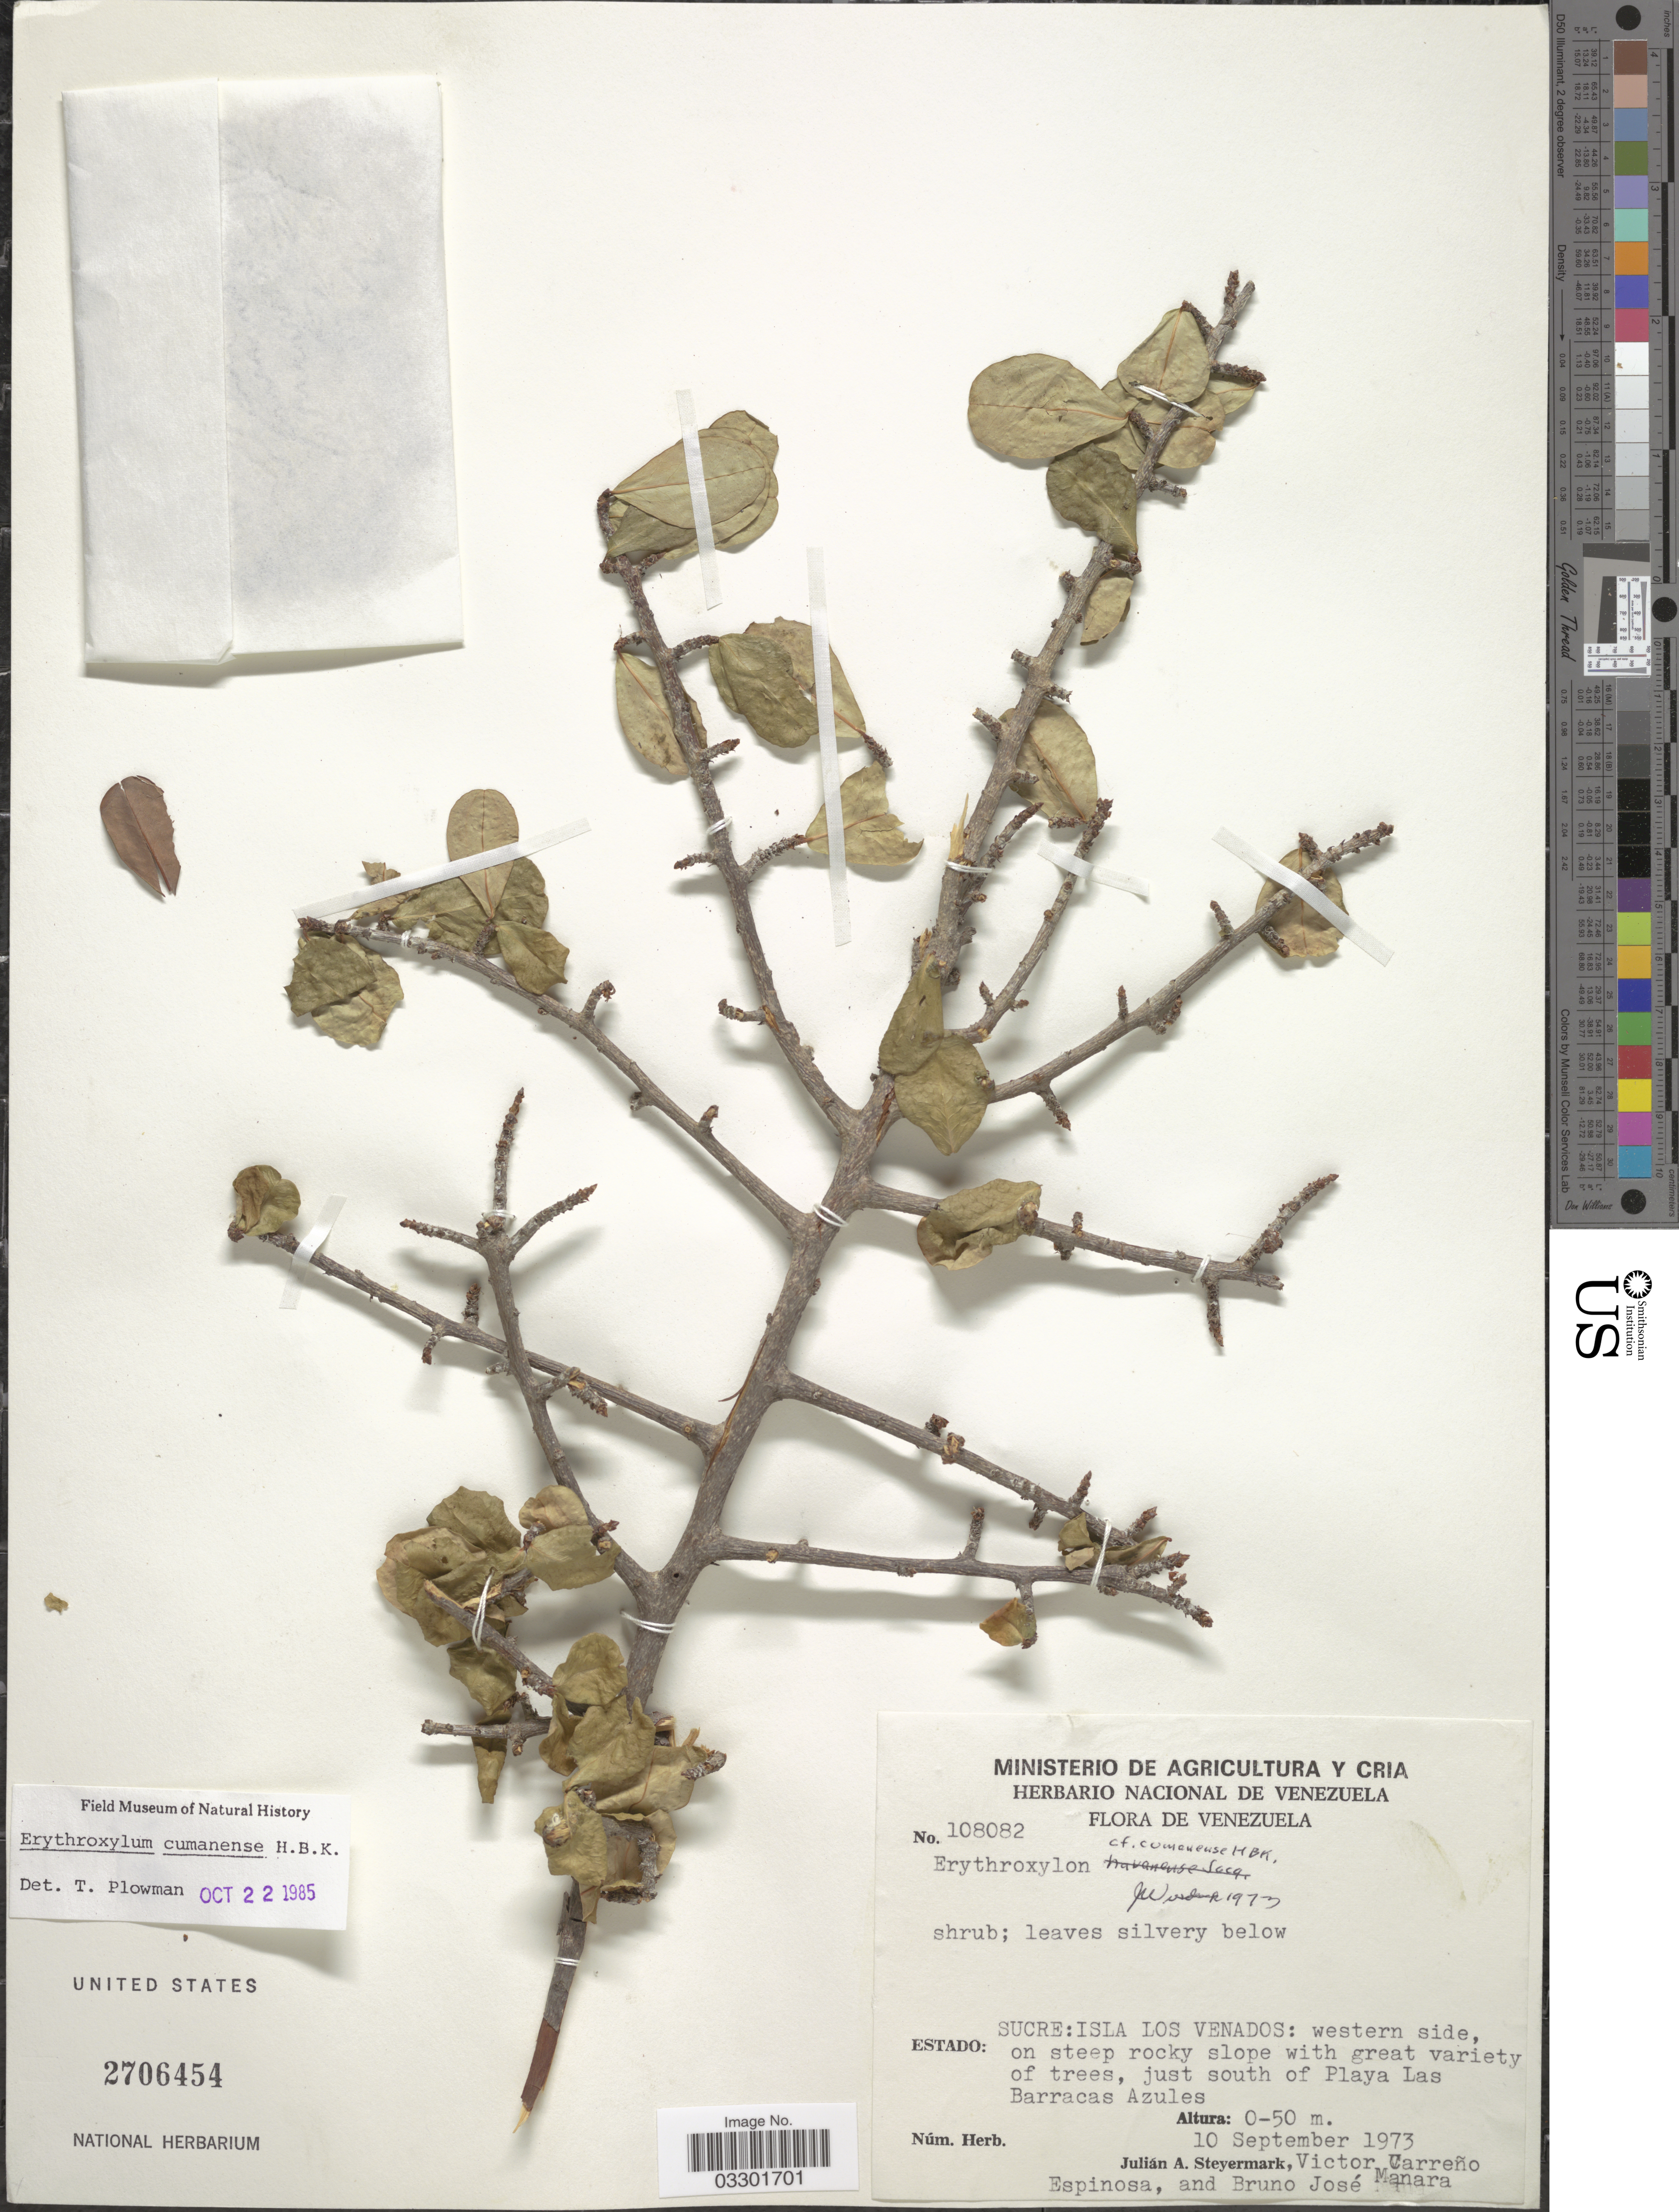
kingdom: Plantae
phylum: Tracheophyta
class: Magnoliopsida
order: Malpighiales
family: Erythroxylaceae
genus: Erythroxylum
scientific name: Erythroxylum cumanense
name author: Kunth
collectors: J. Steyermark, V. Carreño E. & B. Manara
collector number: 108082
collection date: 1973-09-10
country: Venezuela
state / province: Sucre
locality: Isla Los Venados: western side, just south of Playa Las Barracas Azules.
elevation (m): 0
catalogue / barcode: US 2706454